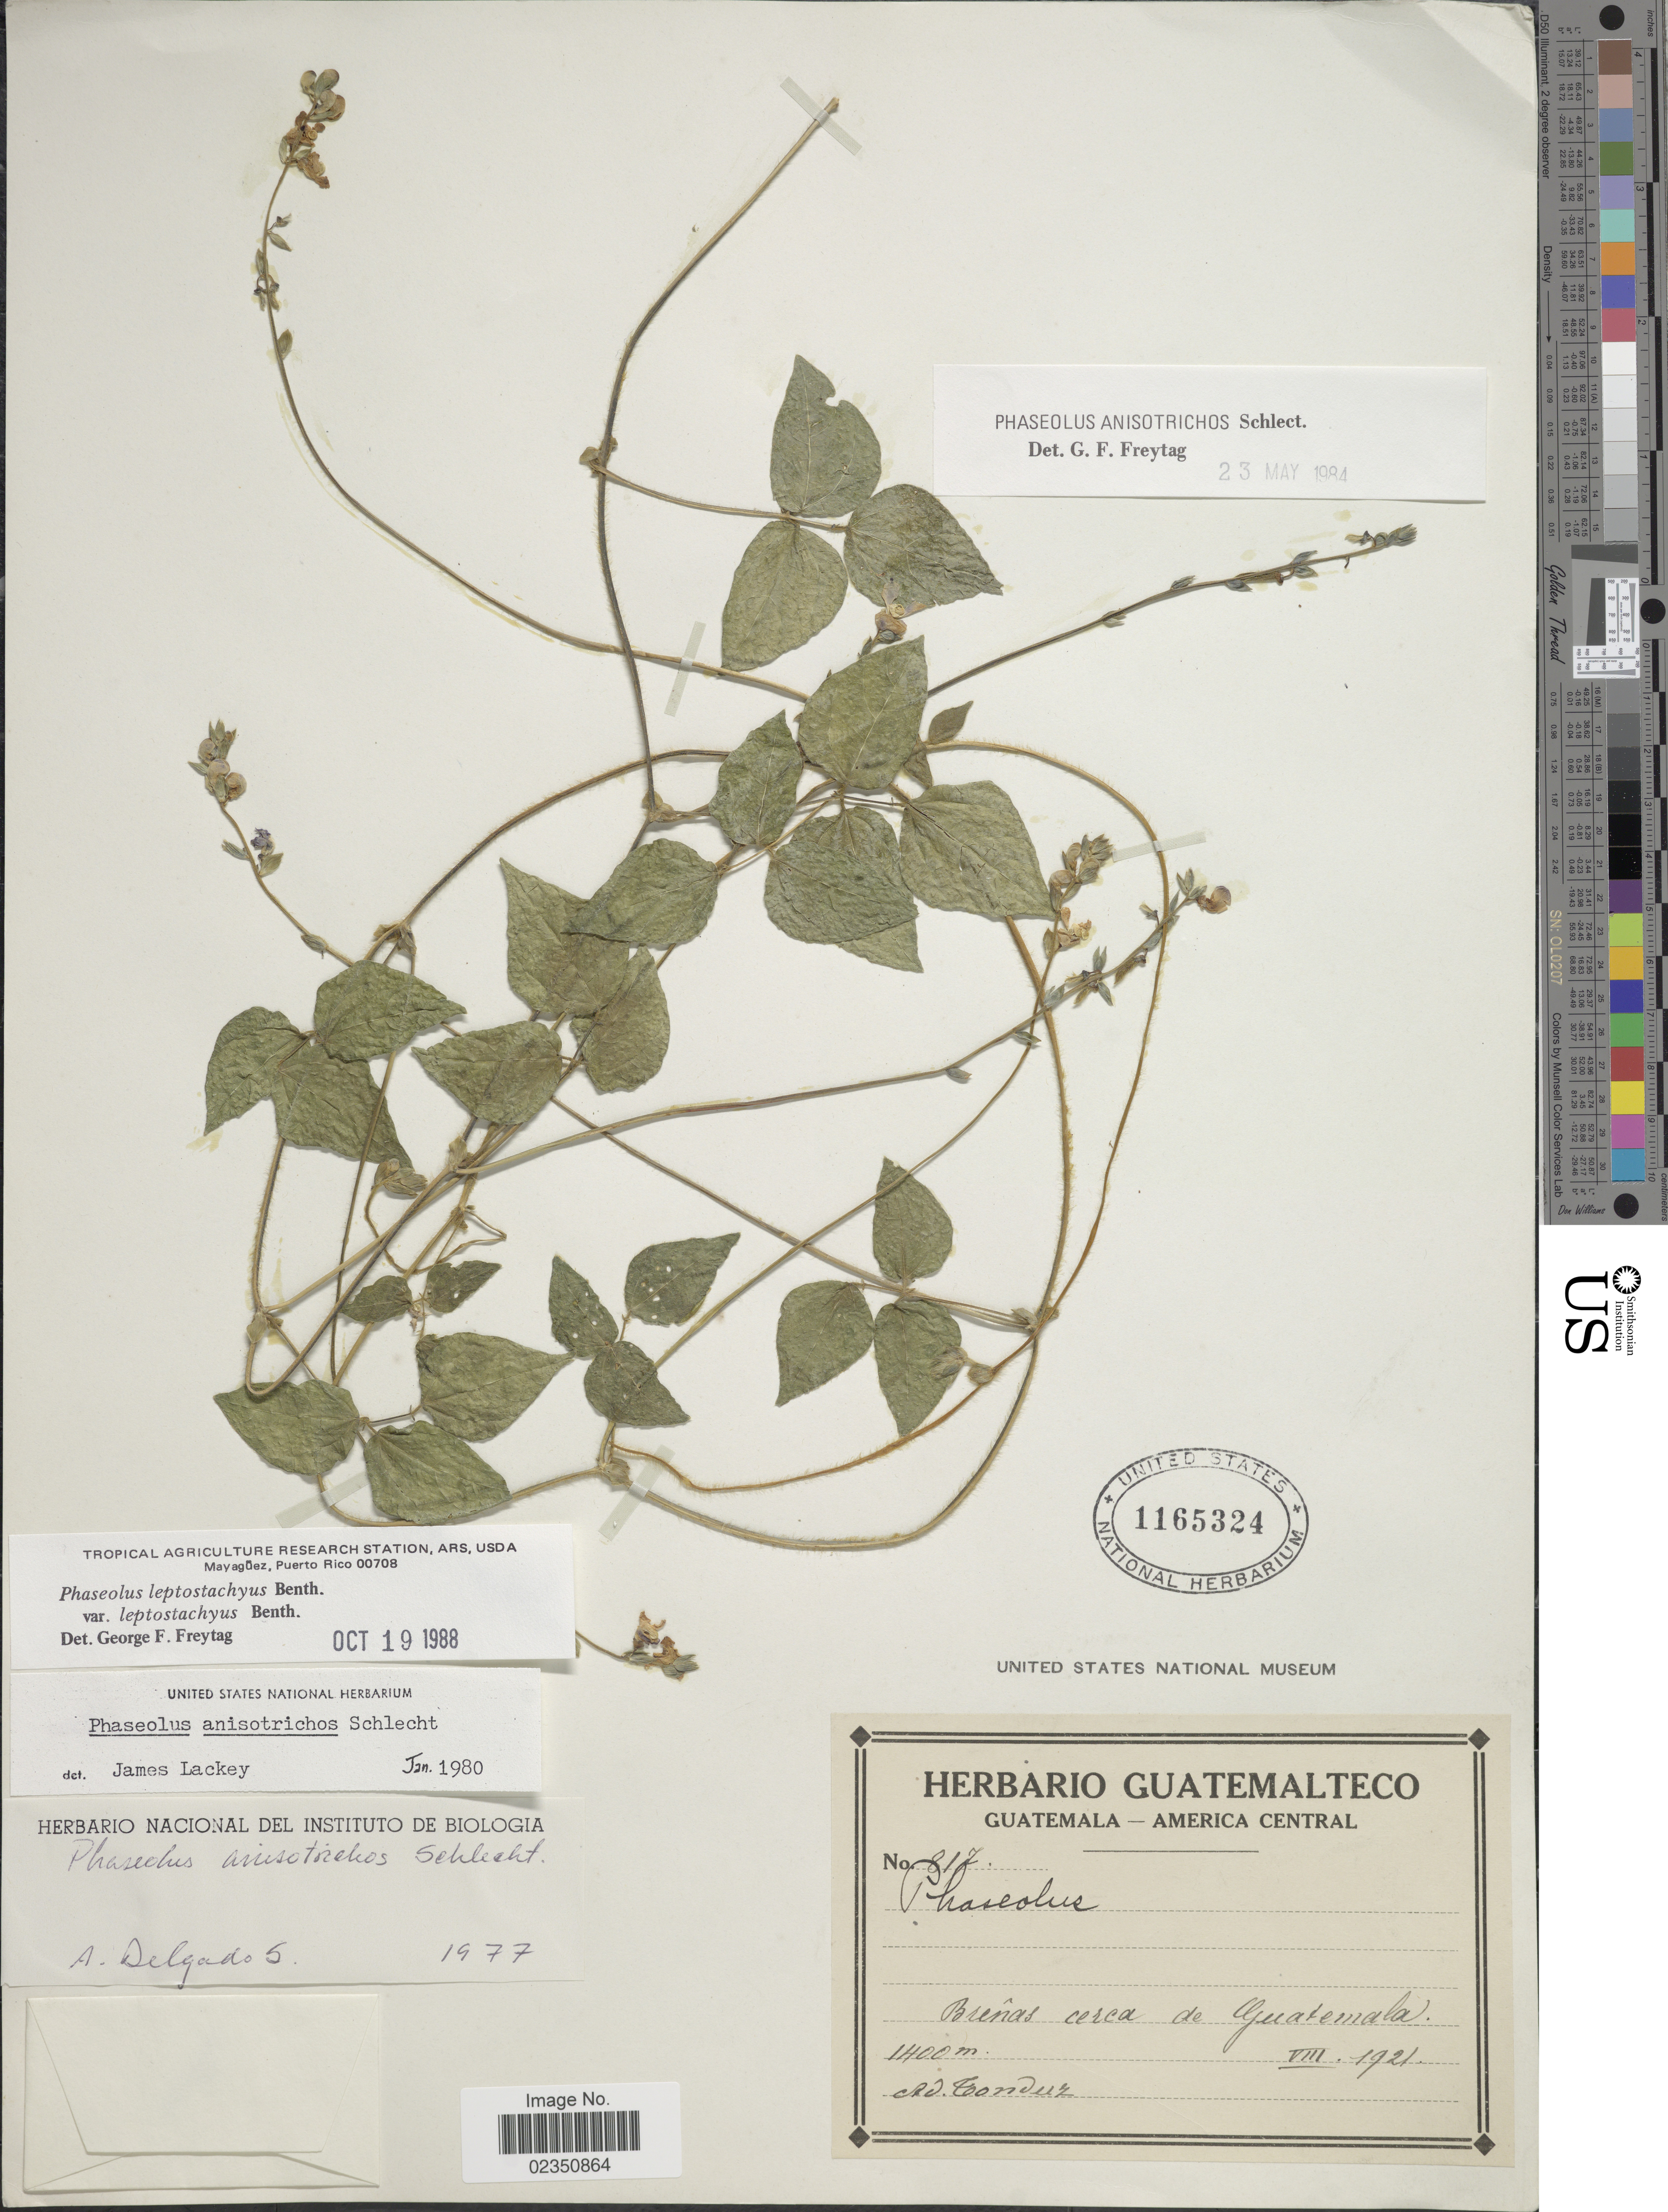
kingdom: Plantae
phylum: Tracheophyta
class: Magnoliopsida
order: Fabales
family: Fabaceae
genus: Phaseolus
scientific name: Phaseolus leptostachyus var. leptostachyus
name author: Benth.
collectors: A. Tonduz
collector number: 817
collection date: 1921-08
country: Guatemala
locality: Brenas cerca de Guatemala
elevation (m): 1400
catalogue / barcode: US 1165324